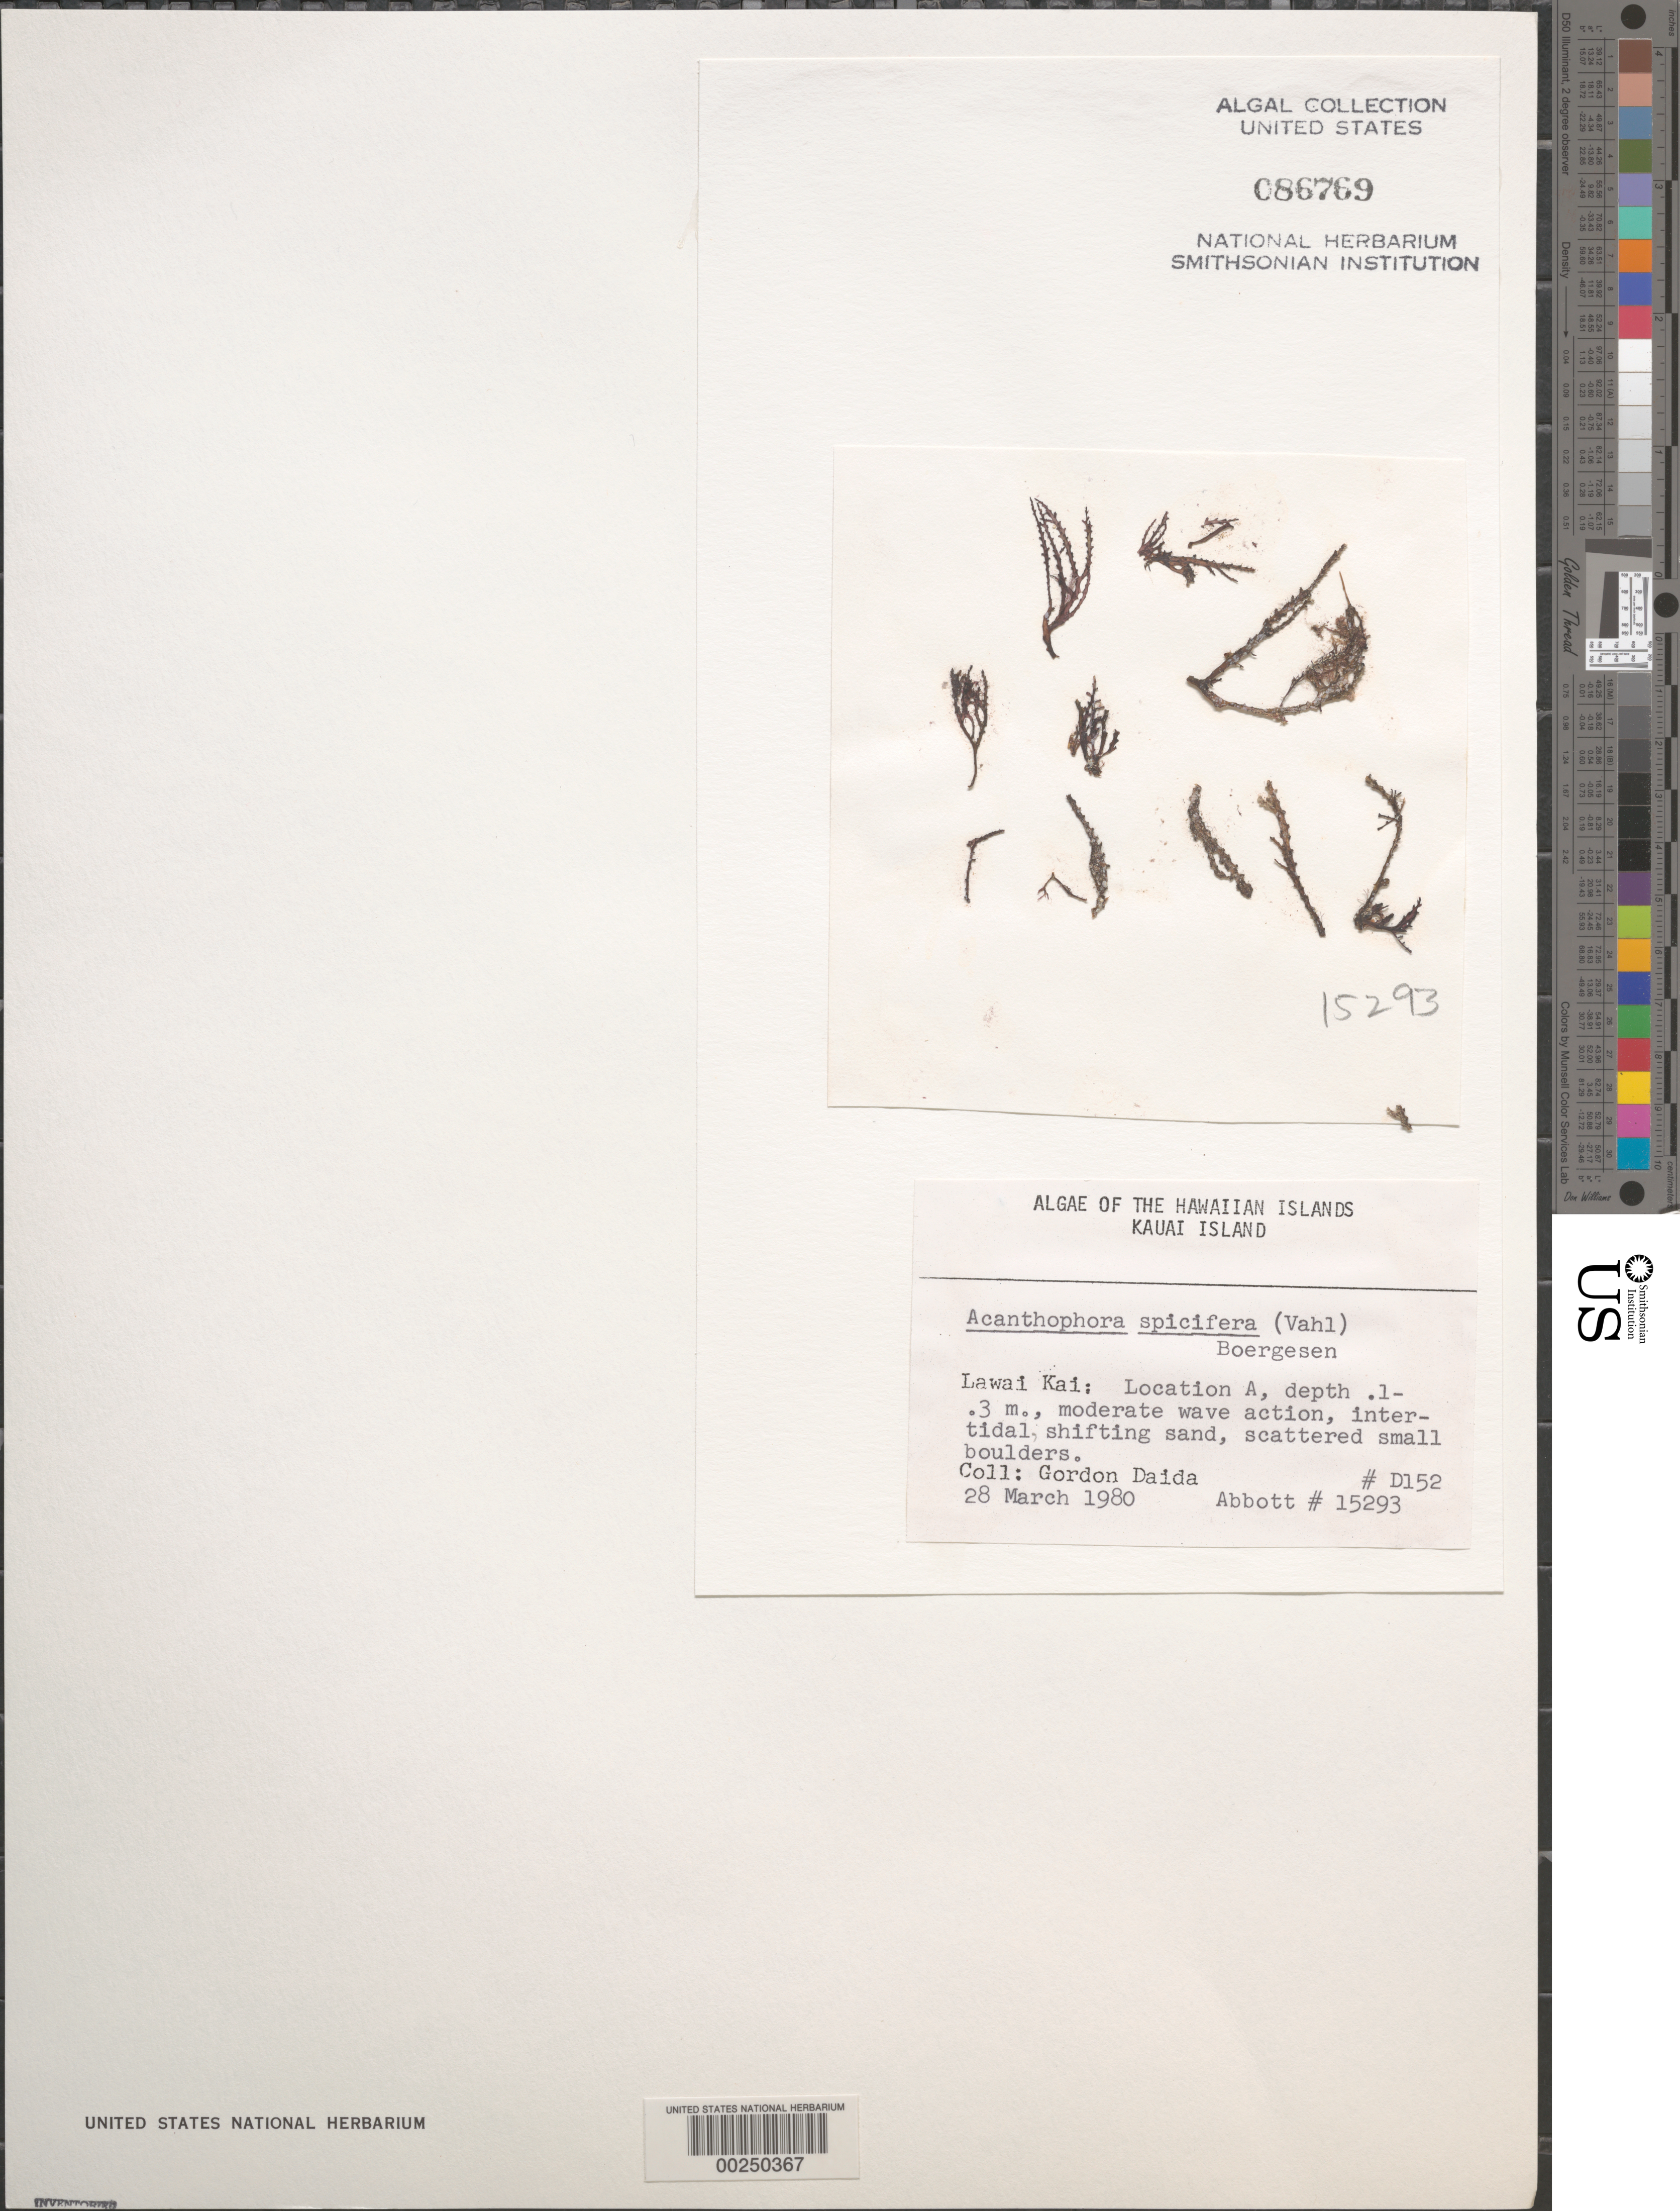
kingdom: Plantae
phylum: Rhodophyta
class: Florideophyceae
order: Ceramiales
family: Rhodomelaceae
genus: Acanthophora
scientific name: Acanthophora spicifera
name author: (Vahl) Børgesen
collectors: G. Daida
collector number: D152 & IAA 15293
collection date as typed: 28 Mar 1980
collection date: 1980-03-28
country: United States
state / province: Hawaii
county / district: Kauai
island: Kaua'i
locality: Lawai Kai, Location A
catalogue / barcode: US 86769